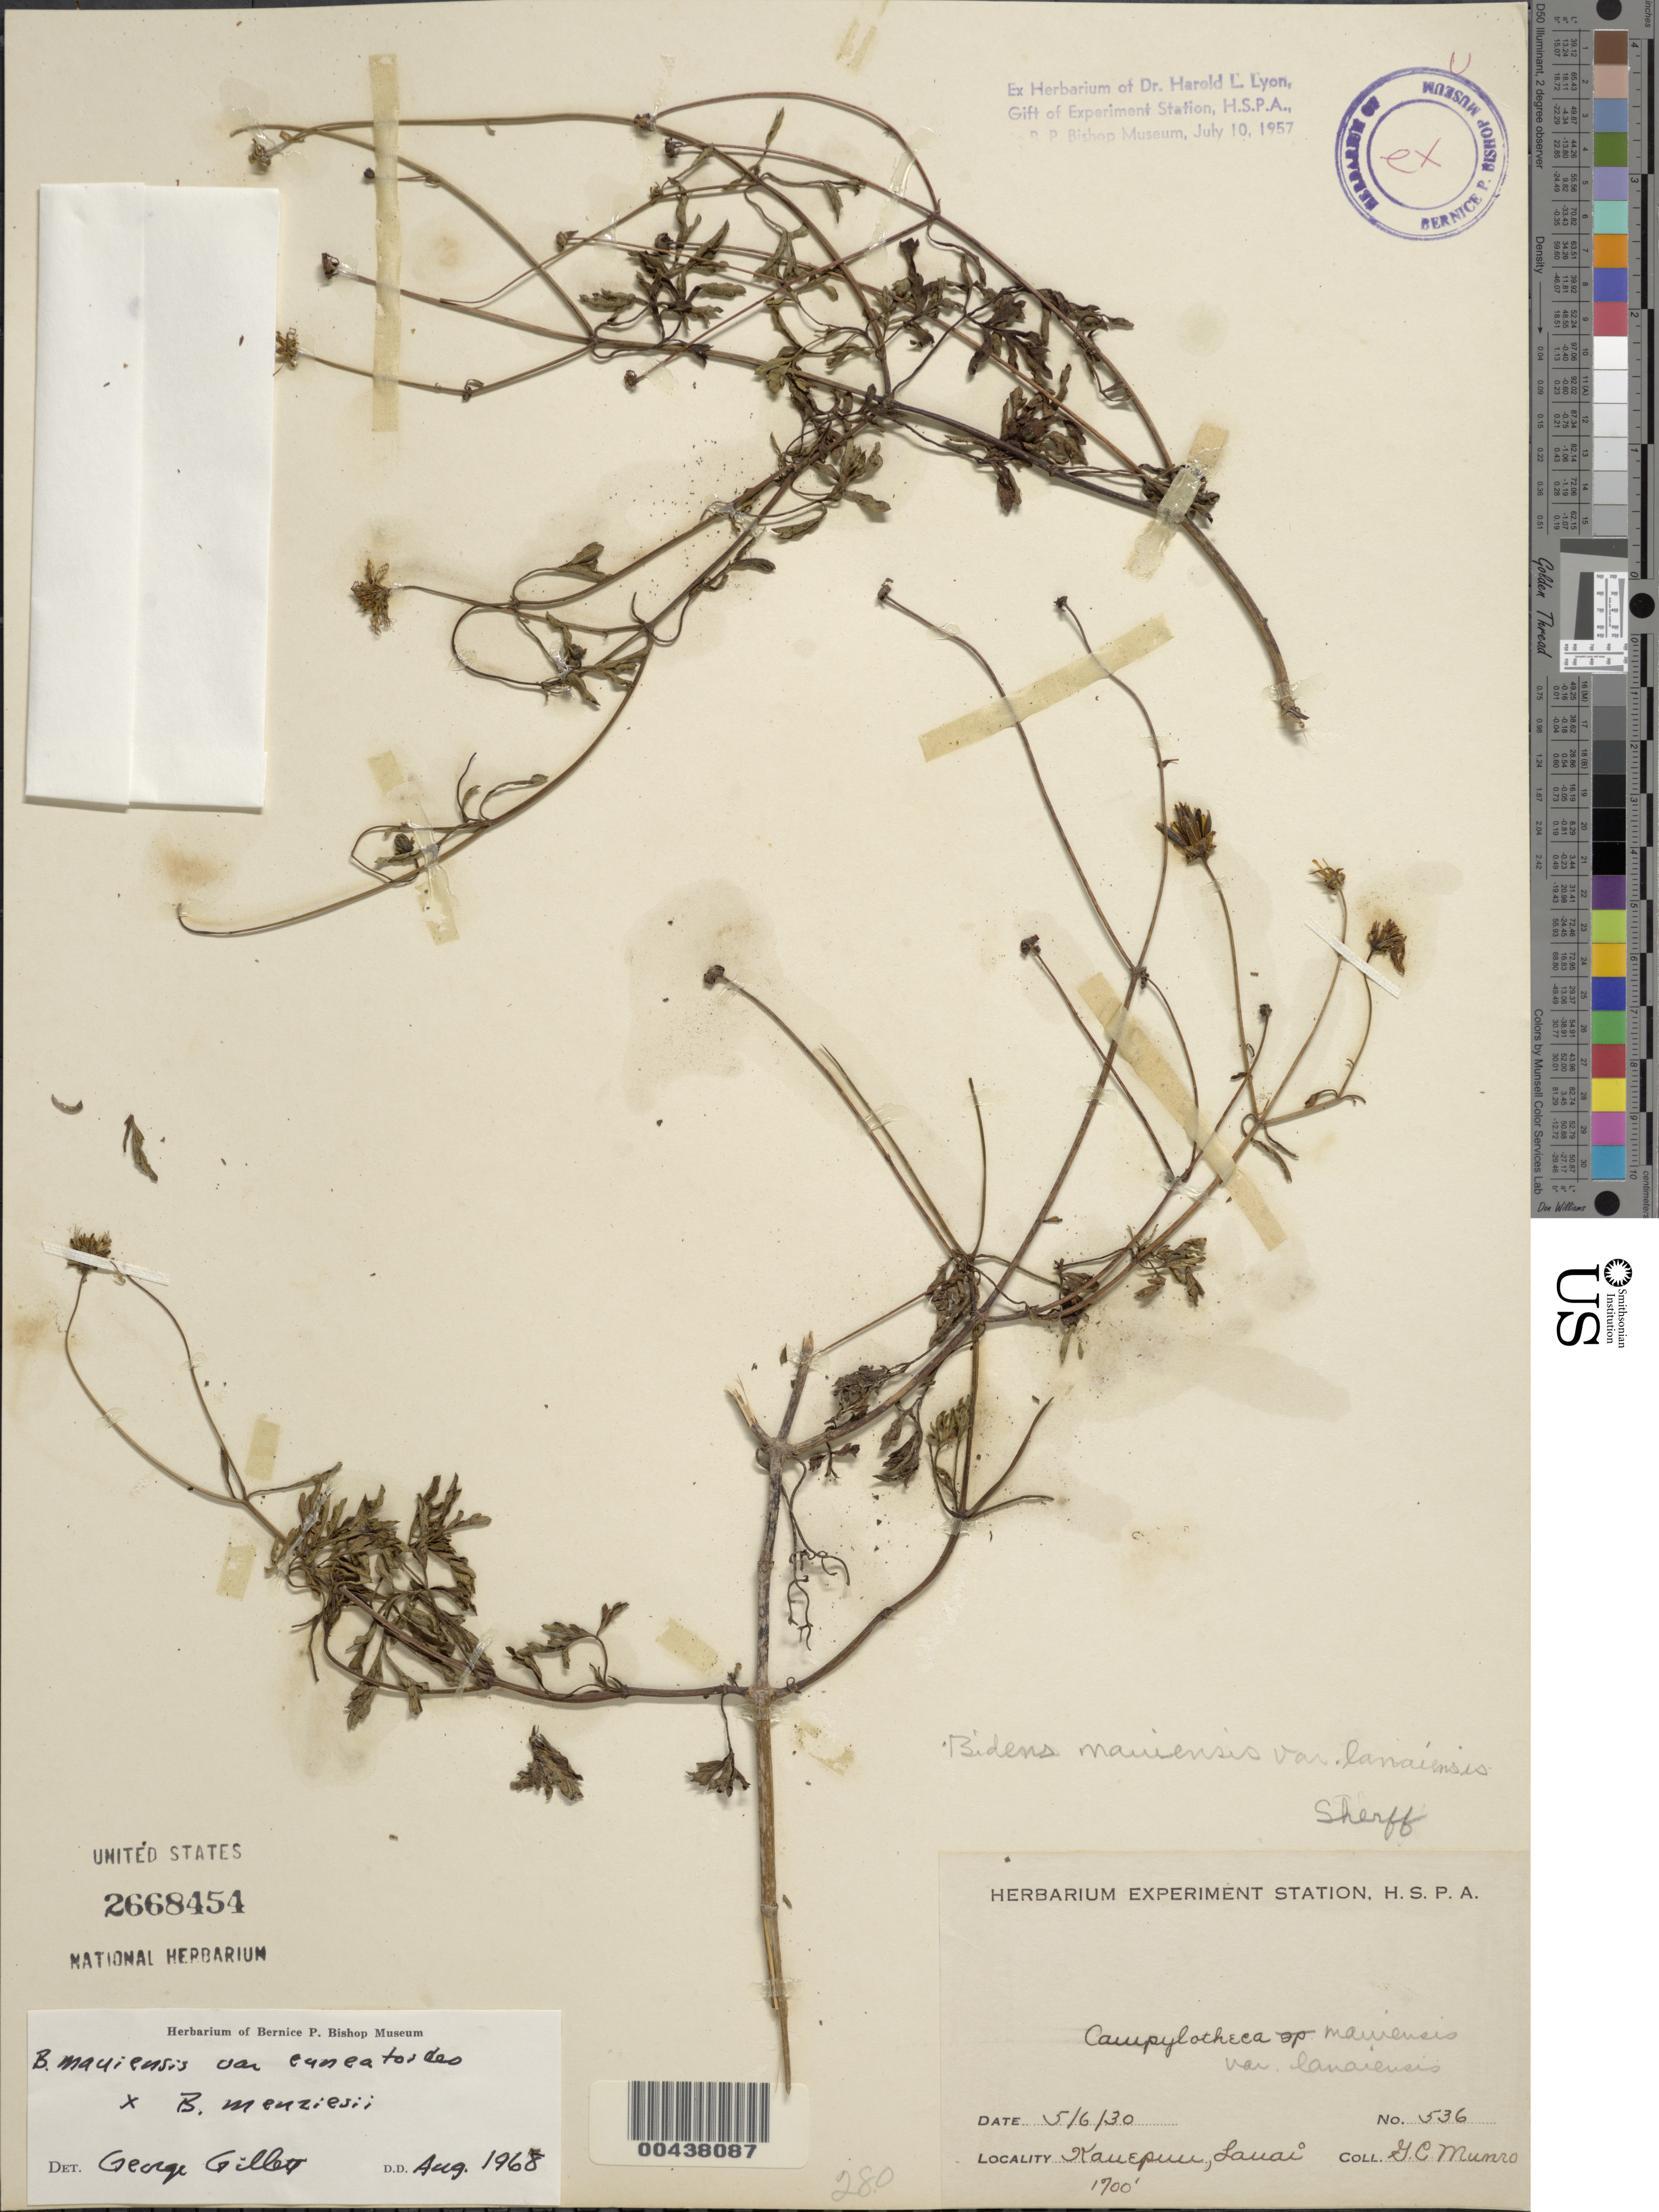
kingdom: Plantae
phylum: Tracheophyta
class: Magnoliopsida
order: Asterales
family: Asteraceae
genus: Bidens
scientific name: Bidens menziesii var. hybrid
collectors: G. C. Munro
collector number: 536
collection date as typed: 6 May 1930 or 5 Jun 1930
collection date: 1930-05-06 or 1930-06-05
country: United States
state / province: Hawaii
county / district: Maui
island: Lana'i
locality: Kanepuu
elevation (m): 518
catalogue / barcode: US 2668454